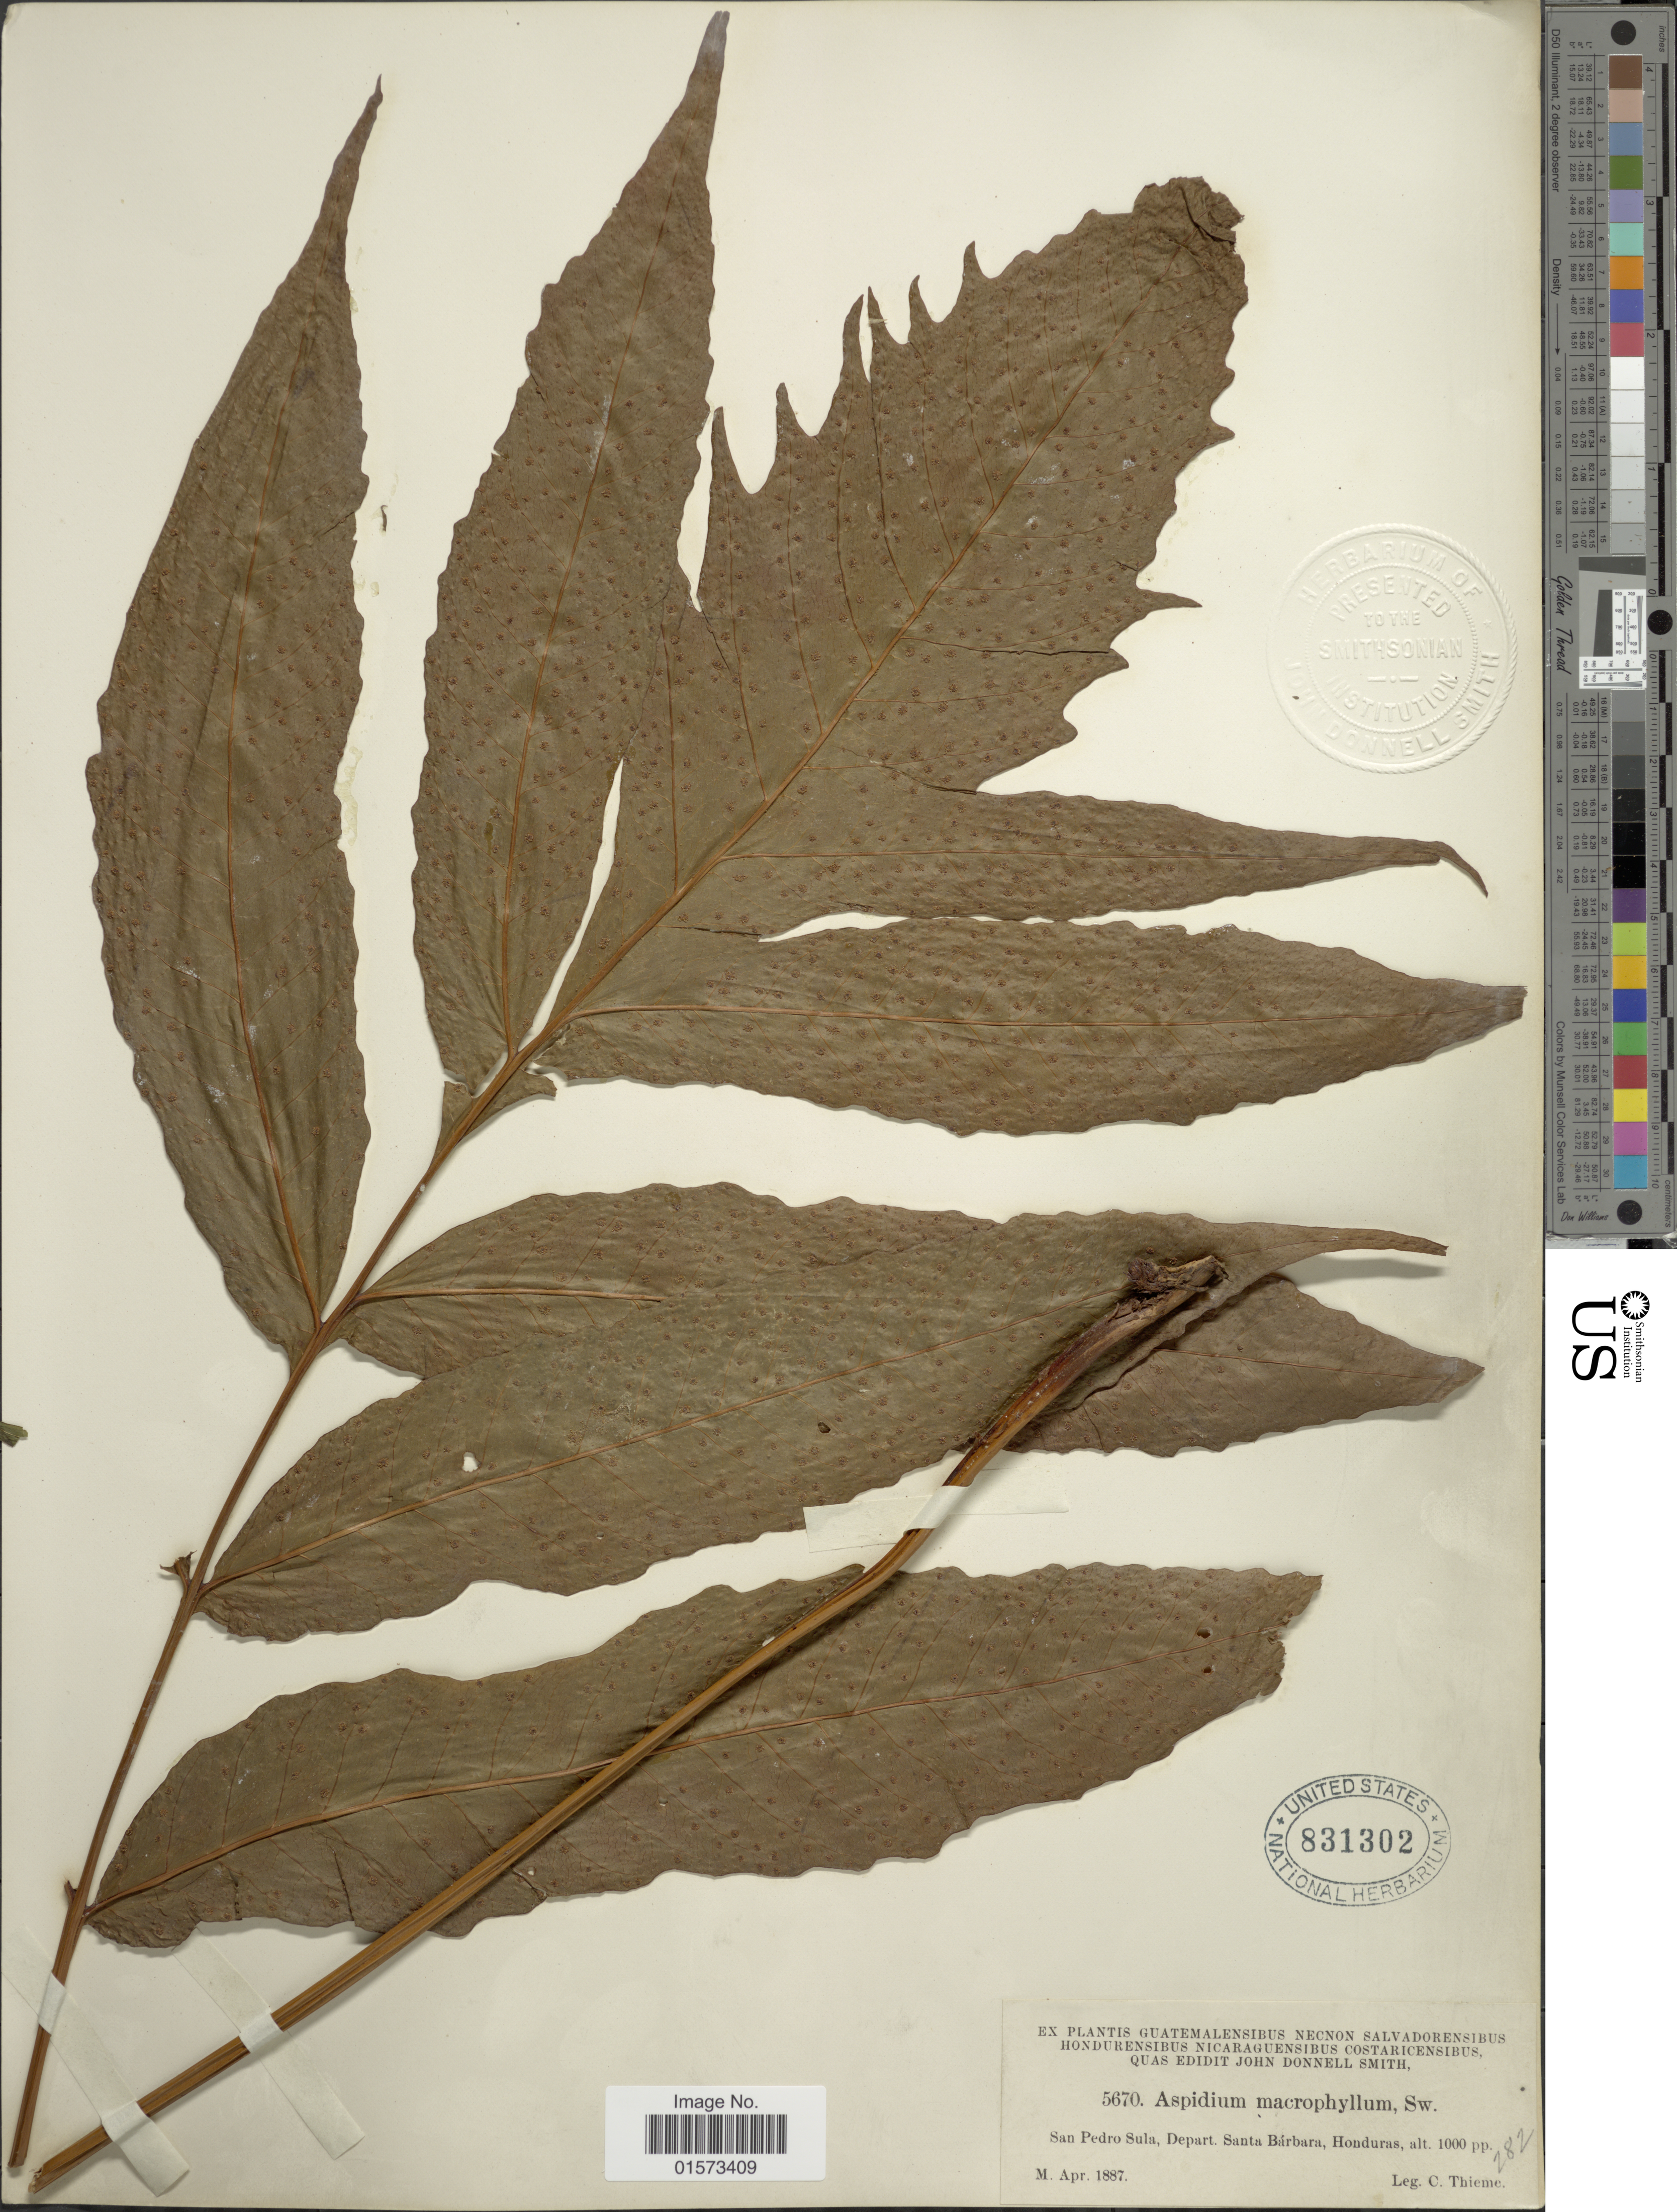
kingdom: Plantae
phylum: Tracheophyta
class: Polypodiopsida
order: Polypodiales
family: Tectariaceae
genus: Tectaria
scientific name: Tectaria incisa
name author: Cav.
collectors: C. Thieme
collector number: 5670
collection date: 1887-04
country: Honduras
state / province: Santa Bárbara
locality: San Pedro Sula, Depart. Santa Barbara, Honduras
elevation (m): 305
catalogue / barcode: US 831302